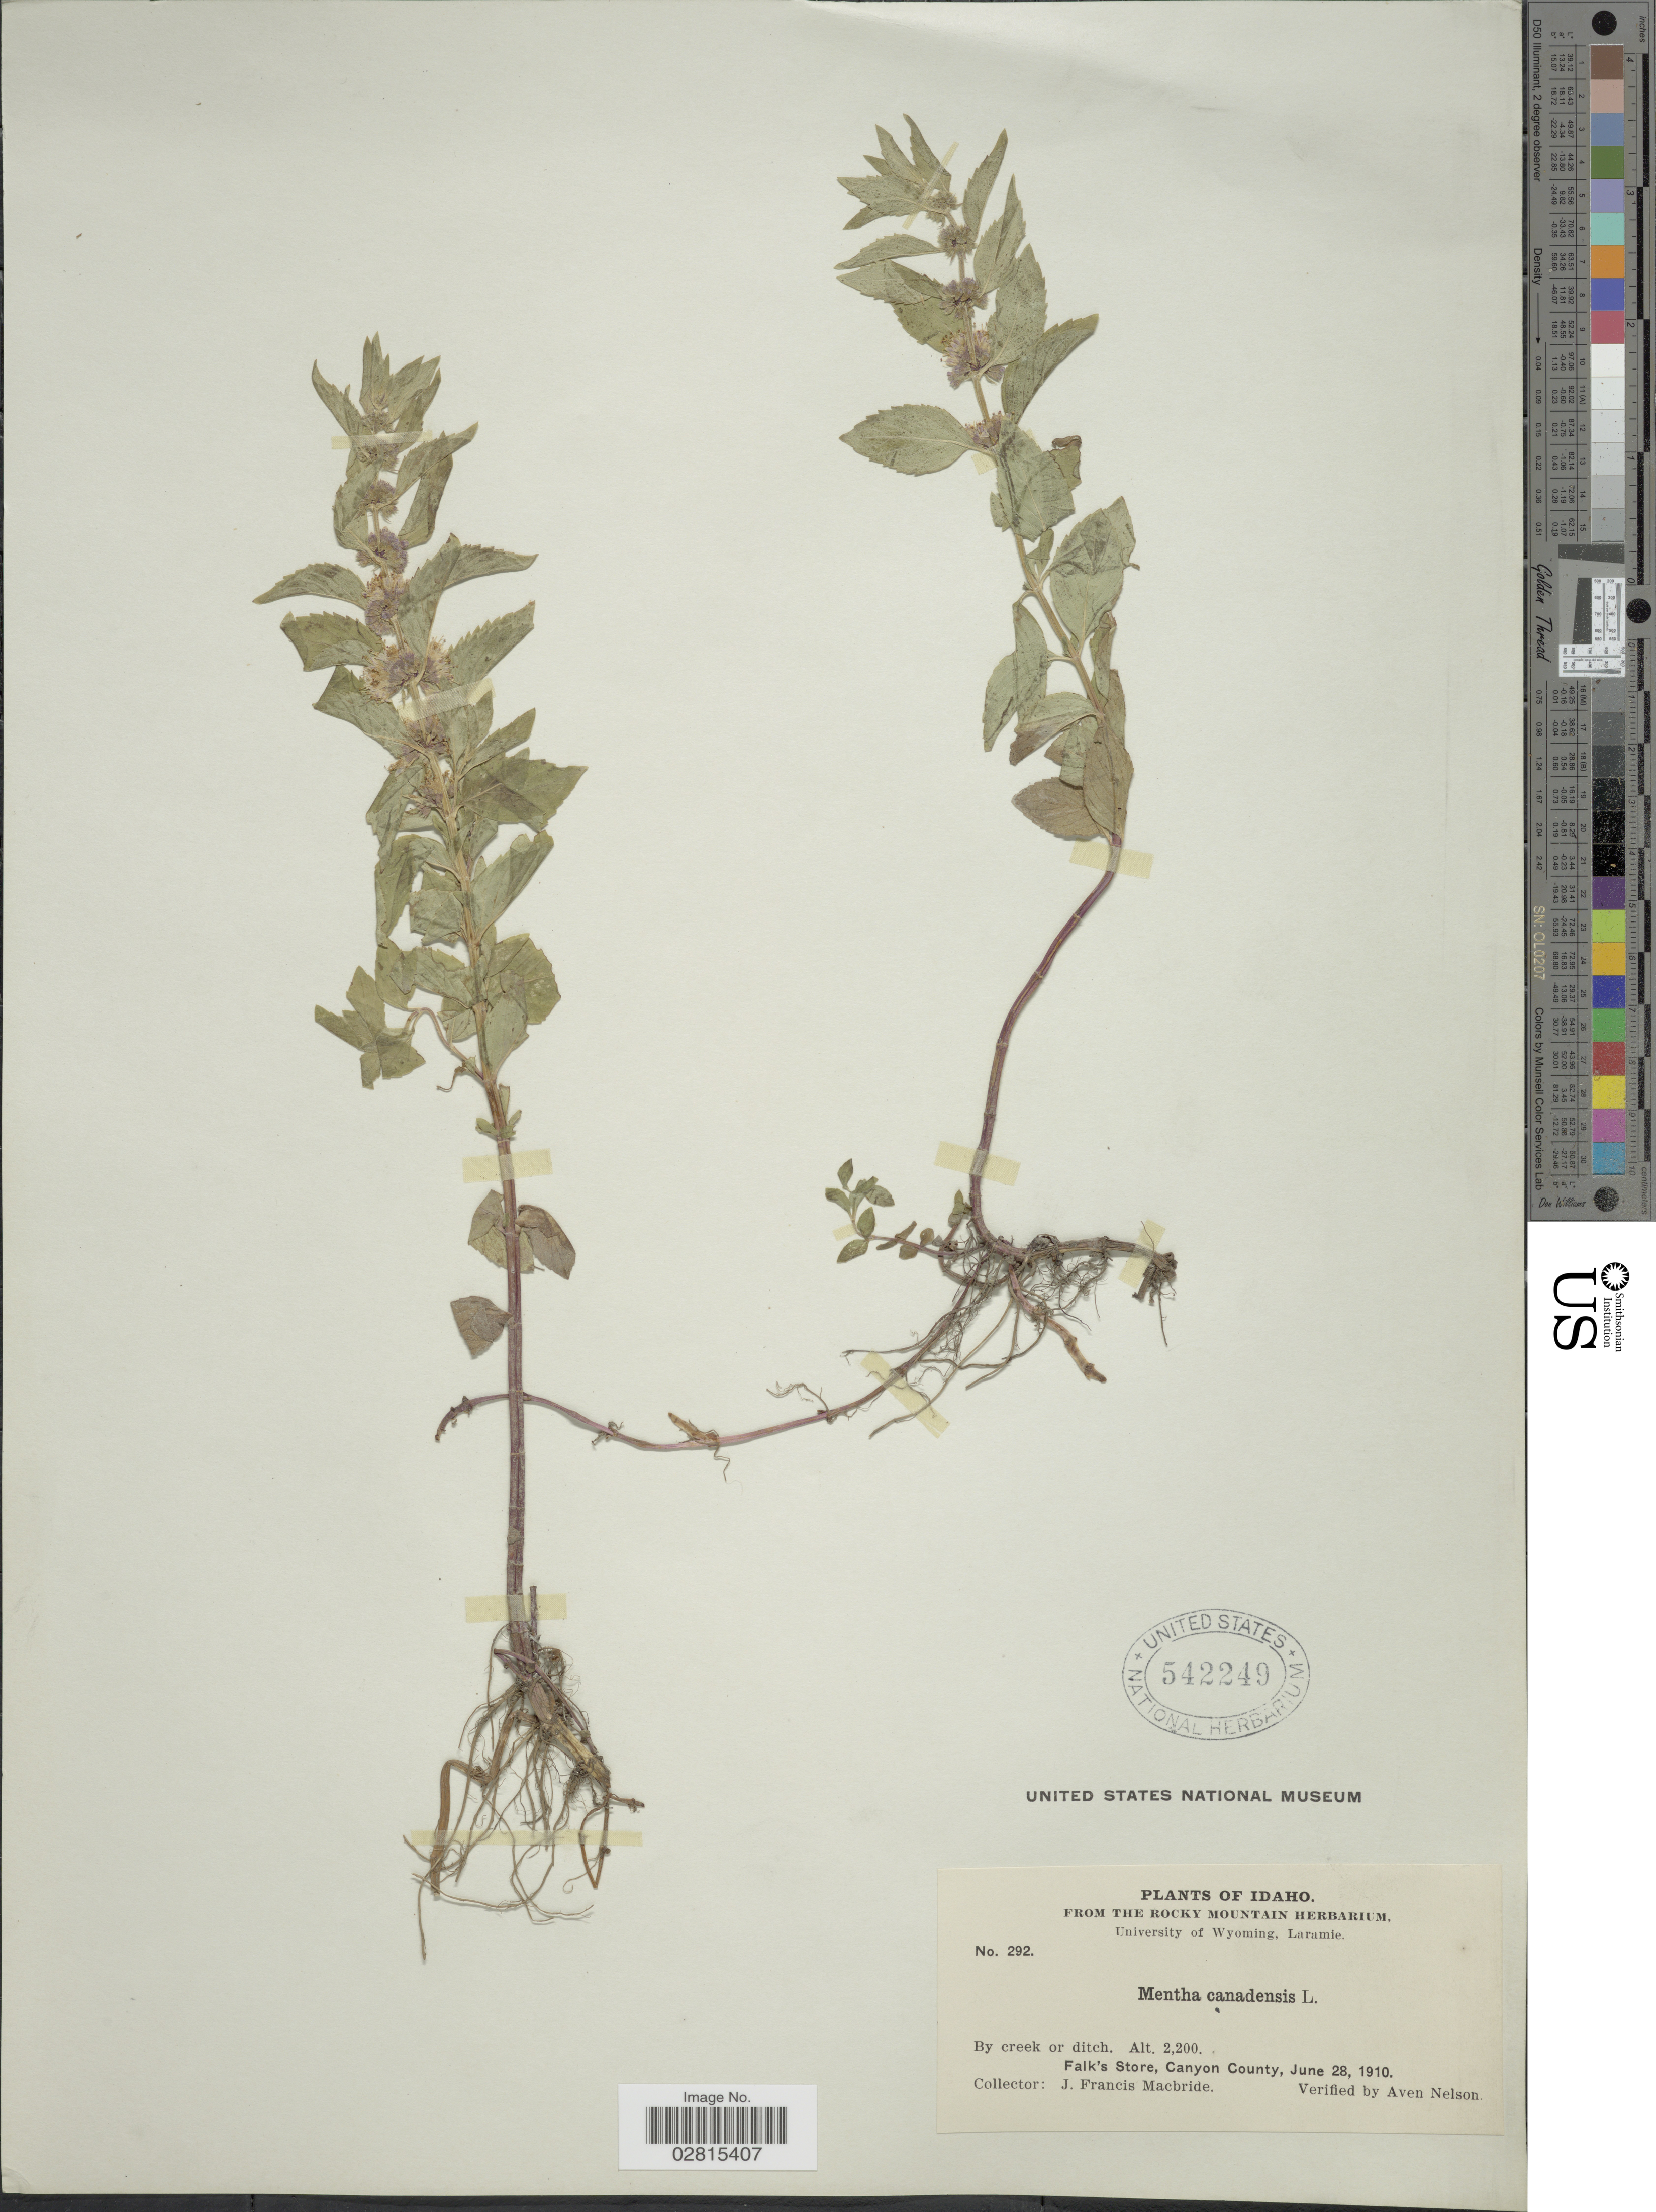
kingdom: Plantae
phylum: Tracheophyta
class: Magnoliopsida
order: Lamiales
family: Lamiaceae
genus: Mentha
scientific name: Mentha canadensis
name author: L.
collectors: J. F. Macbride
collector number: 292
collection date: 1910-06-28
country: United States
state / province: Idaho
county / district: Canyon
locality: By creek or ditch. Falk's Store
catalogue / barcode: US 542249